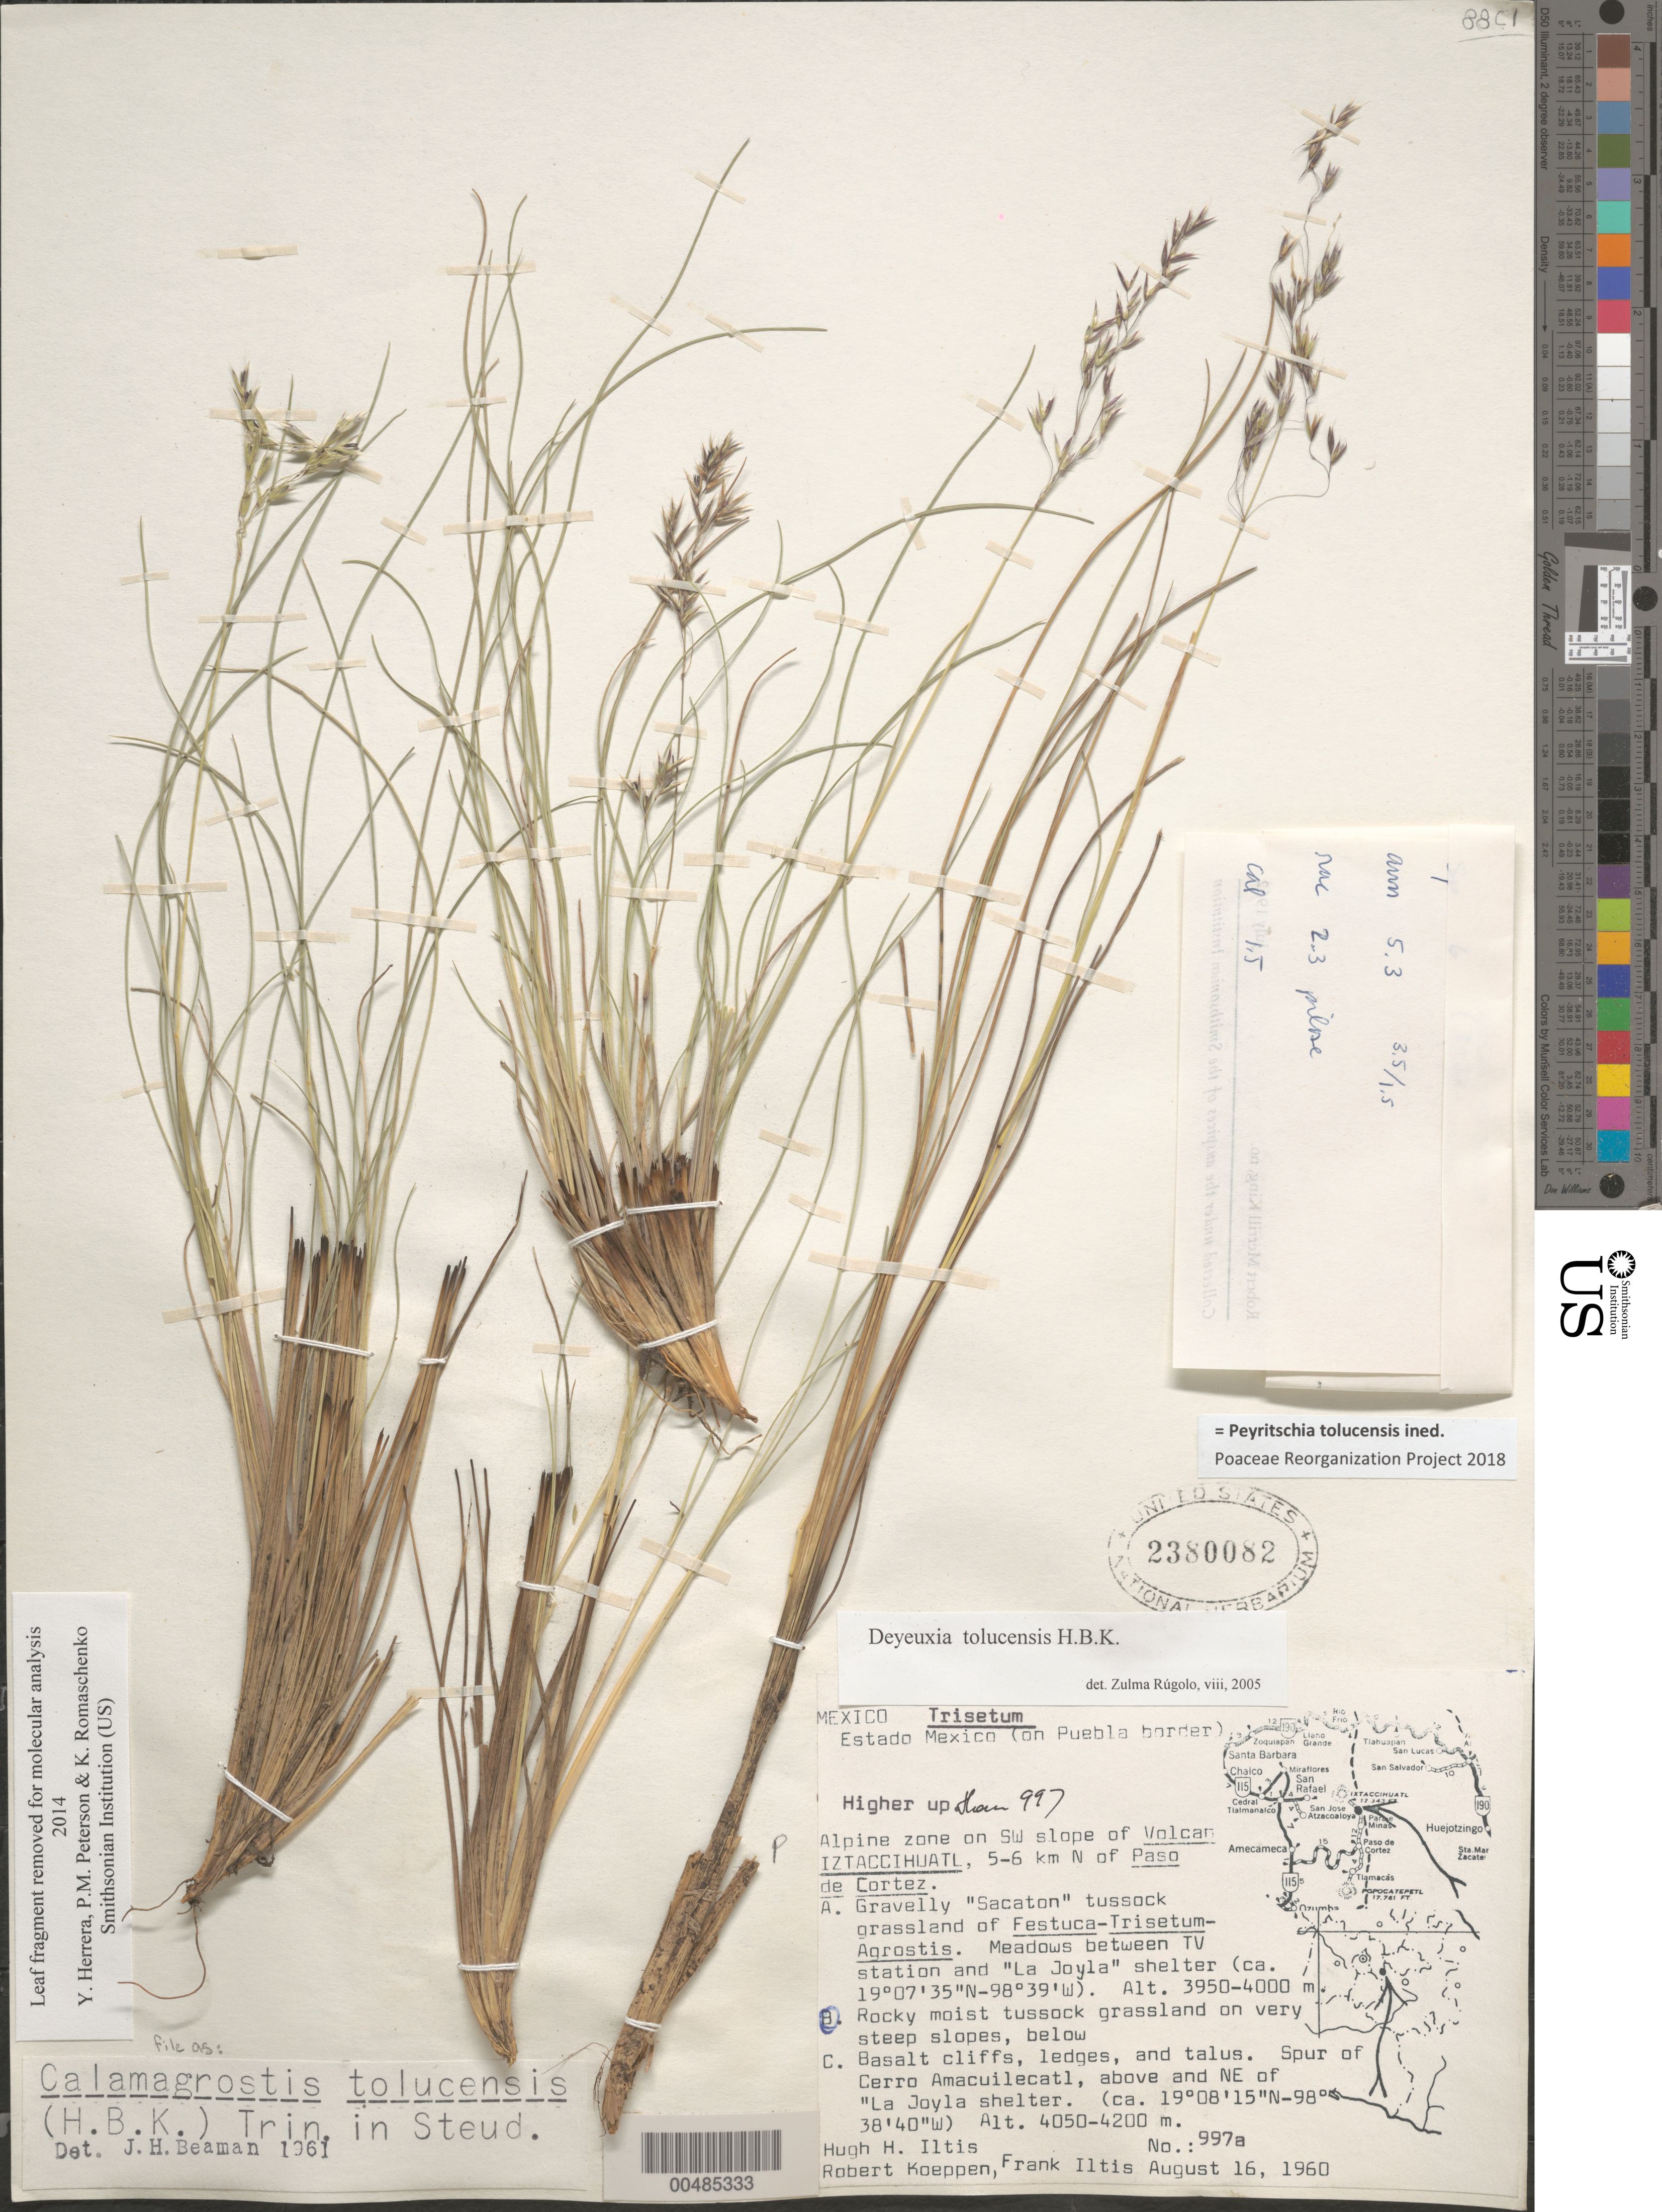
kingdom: Plantae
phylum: Tracheophyta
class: Liliopsida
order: Poales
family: Poaceae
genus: Peyritschia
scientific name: Peyritschia tolucensis ined.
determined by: Poaceae Reorganization Project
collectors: H. H. Iltis, R. C. Koeppen & F. S. Iltis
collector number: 997a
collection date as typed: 16 Aug 1960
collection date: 1960-08-16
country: Mexico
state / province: México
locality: SW slope of Volcan Iztaccihuatl, 5-6 km N of Paso de Cortez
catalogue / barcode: US 2380082